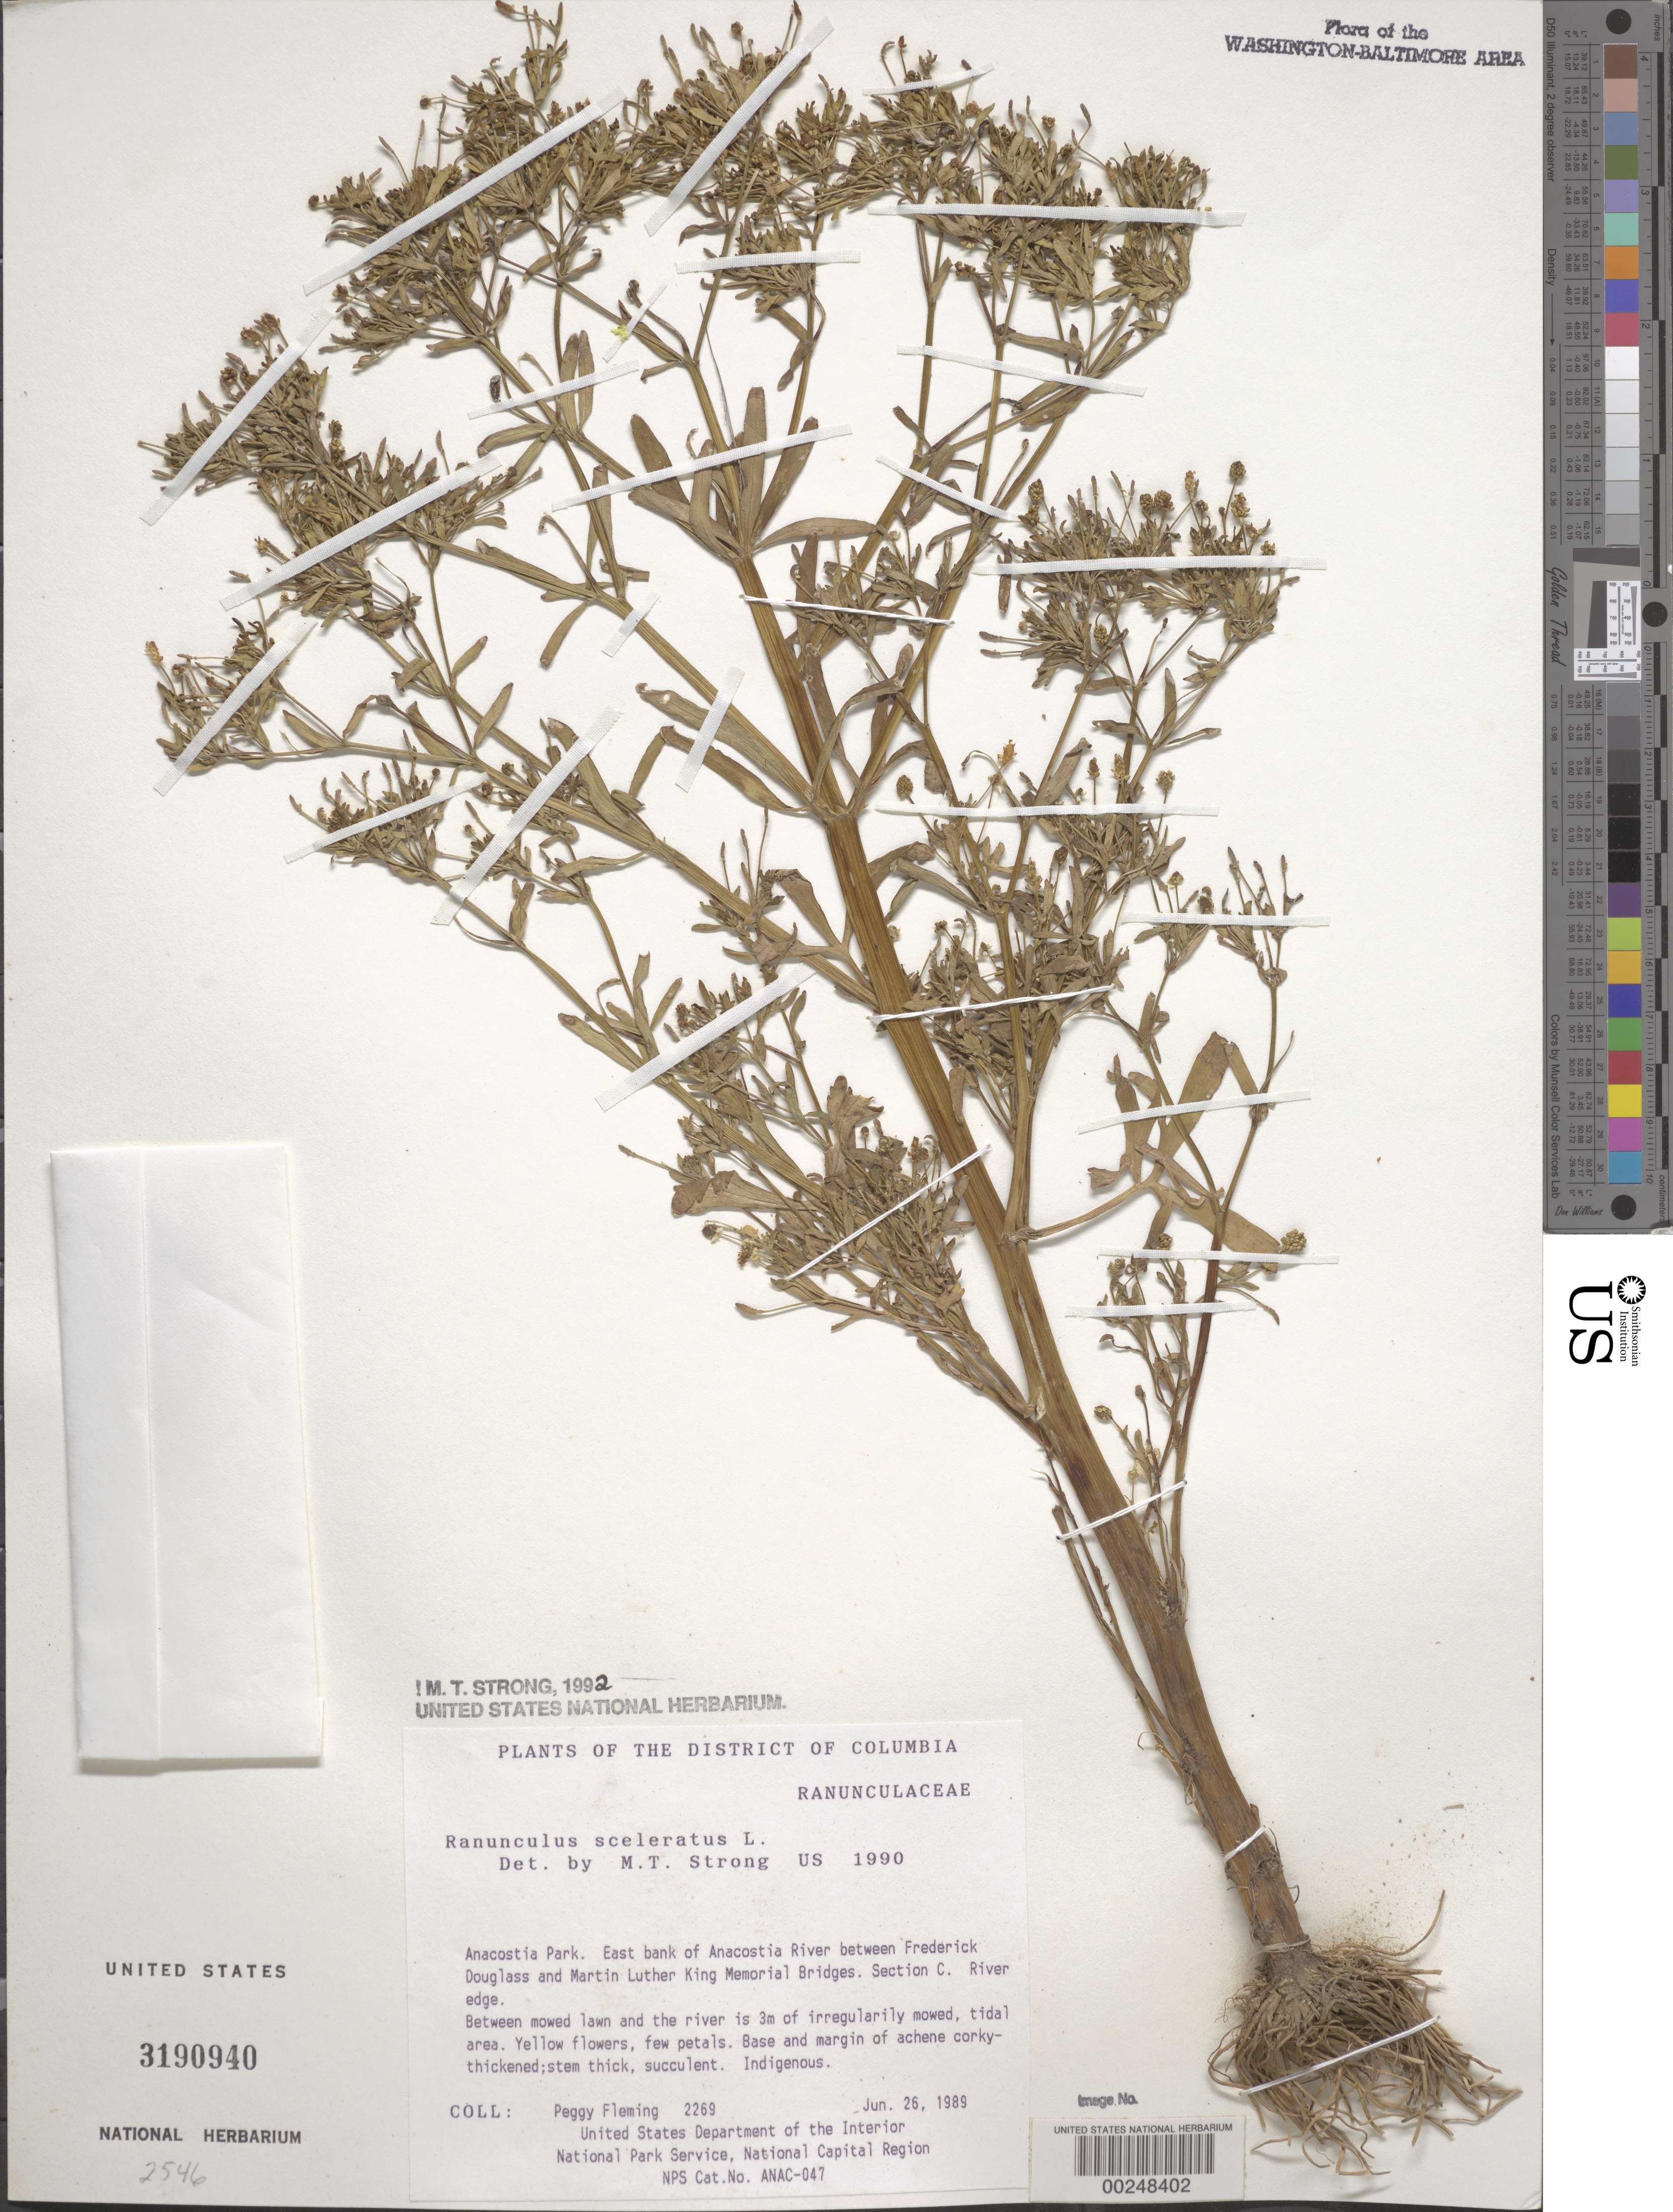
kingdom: Plantae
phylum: Tracheophyta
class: Magnoliopsida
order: Ranunculales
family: Ranunculaceae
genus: Ranunculus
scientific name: Ranunculus sceleratus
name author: L.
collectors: P. Fleming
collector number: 2269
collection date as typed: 26 Jun 1989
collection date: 1989-06-26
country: United States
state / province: District of Columbia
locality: Anacostia Park, along Annacostia River between Frederick Douglass and Martin Luther King Memorial Bridges, Section C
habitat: River edge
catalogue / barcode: US 3190940